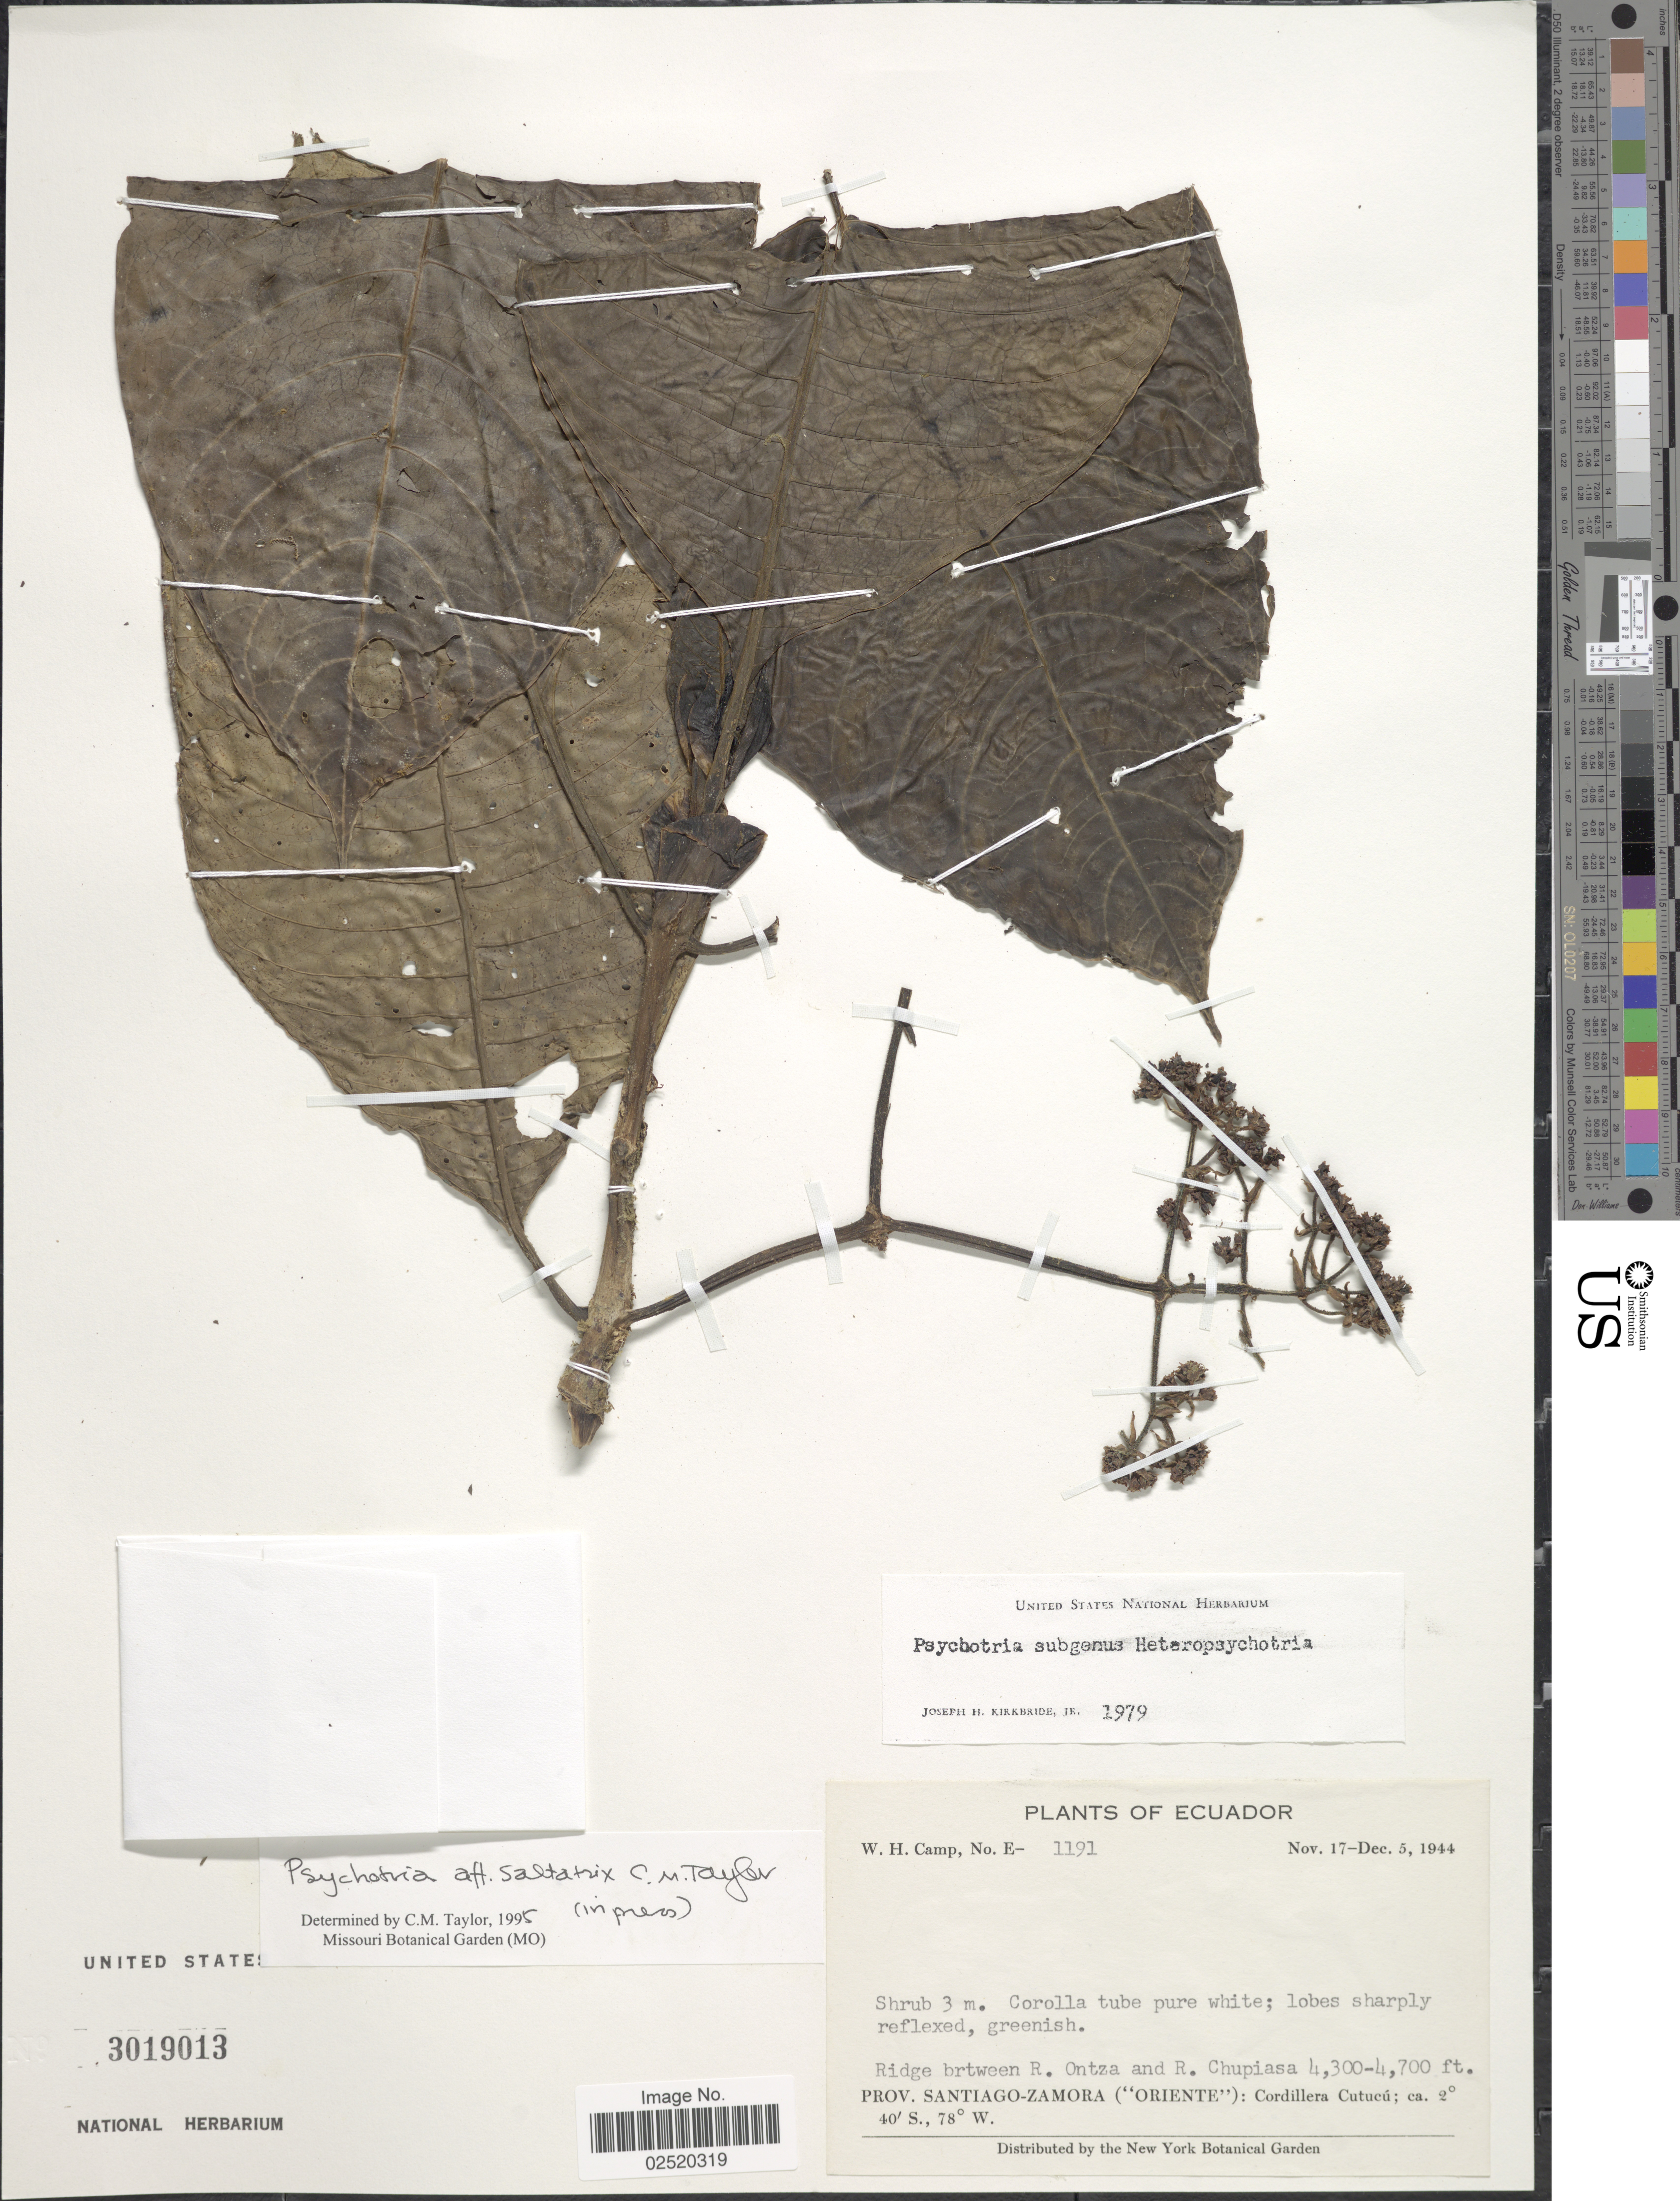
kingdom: Plantae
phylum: Tracheophyta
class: Magnoliopsida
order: Gentianales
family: Rubiaceae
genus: Psychotria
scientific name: Psychotria saltatrix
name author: C.M. Taylor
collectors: W. H. Camp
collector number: E-1191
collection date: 1944-11-17/1944-12-05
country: Ecuador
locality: Ridge between R. Ontza and R. Chupiasa, Prov. Santiago-Zamora (Oriente): Cordillera Cutucu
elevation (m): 1311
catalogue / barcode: US 3019013